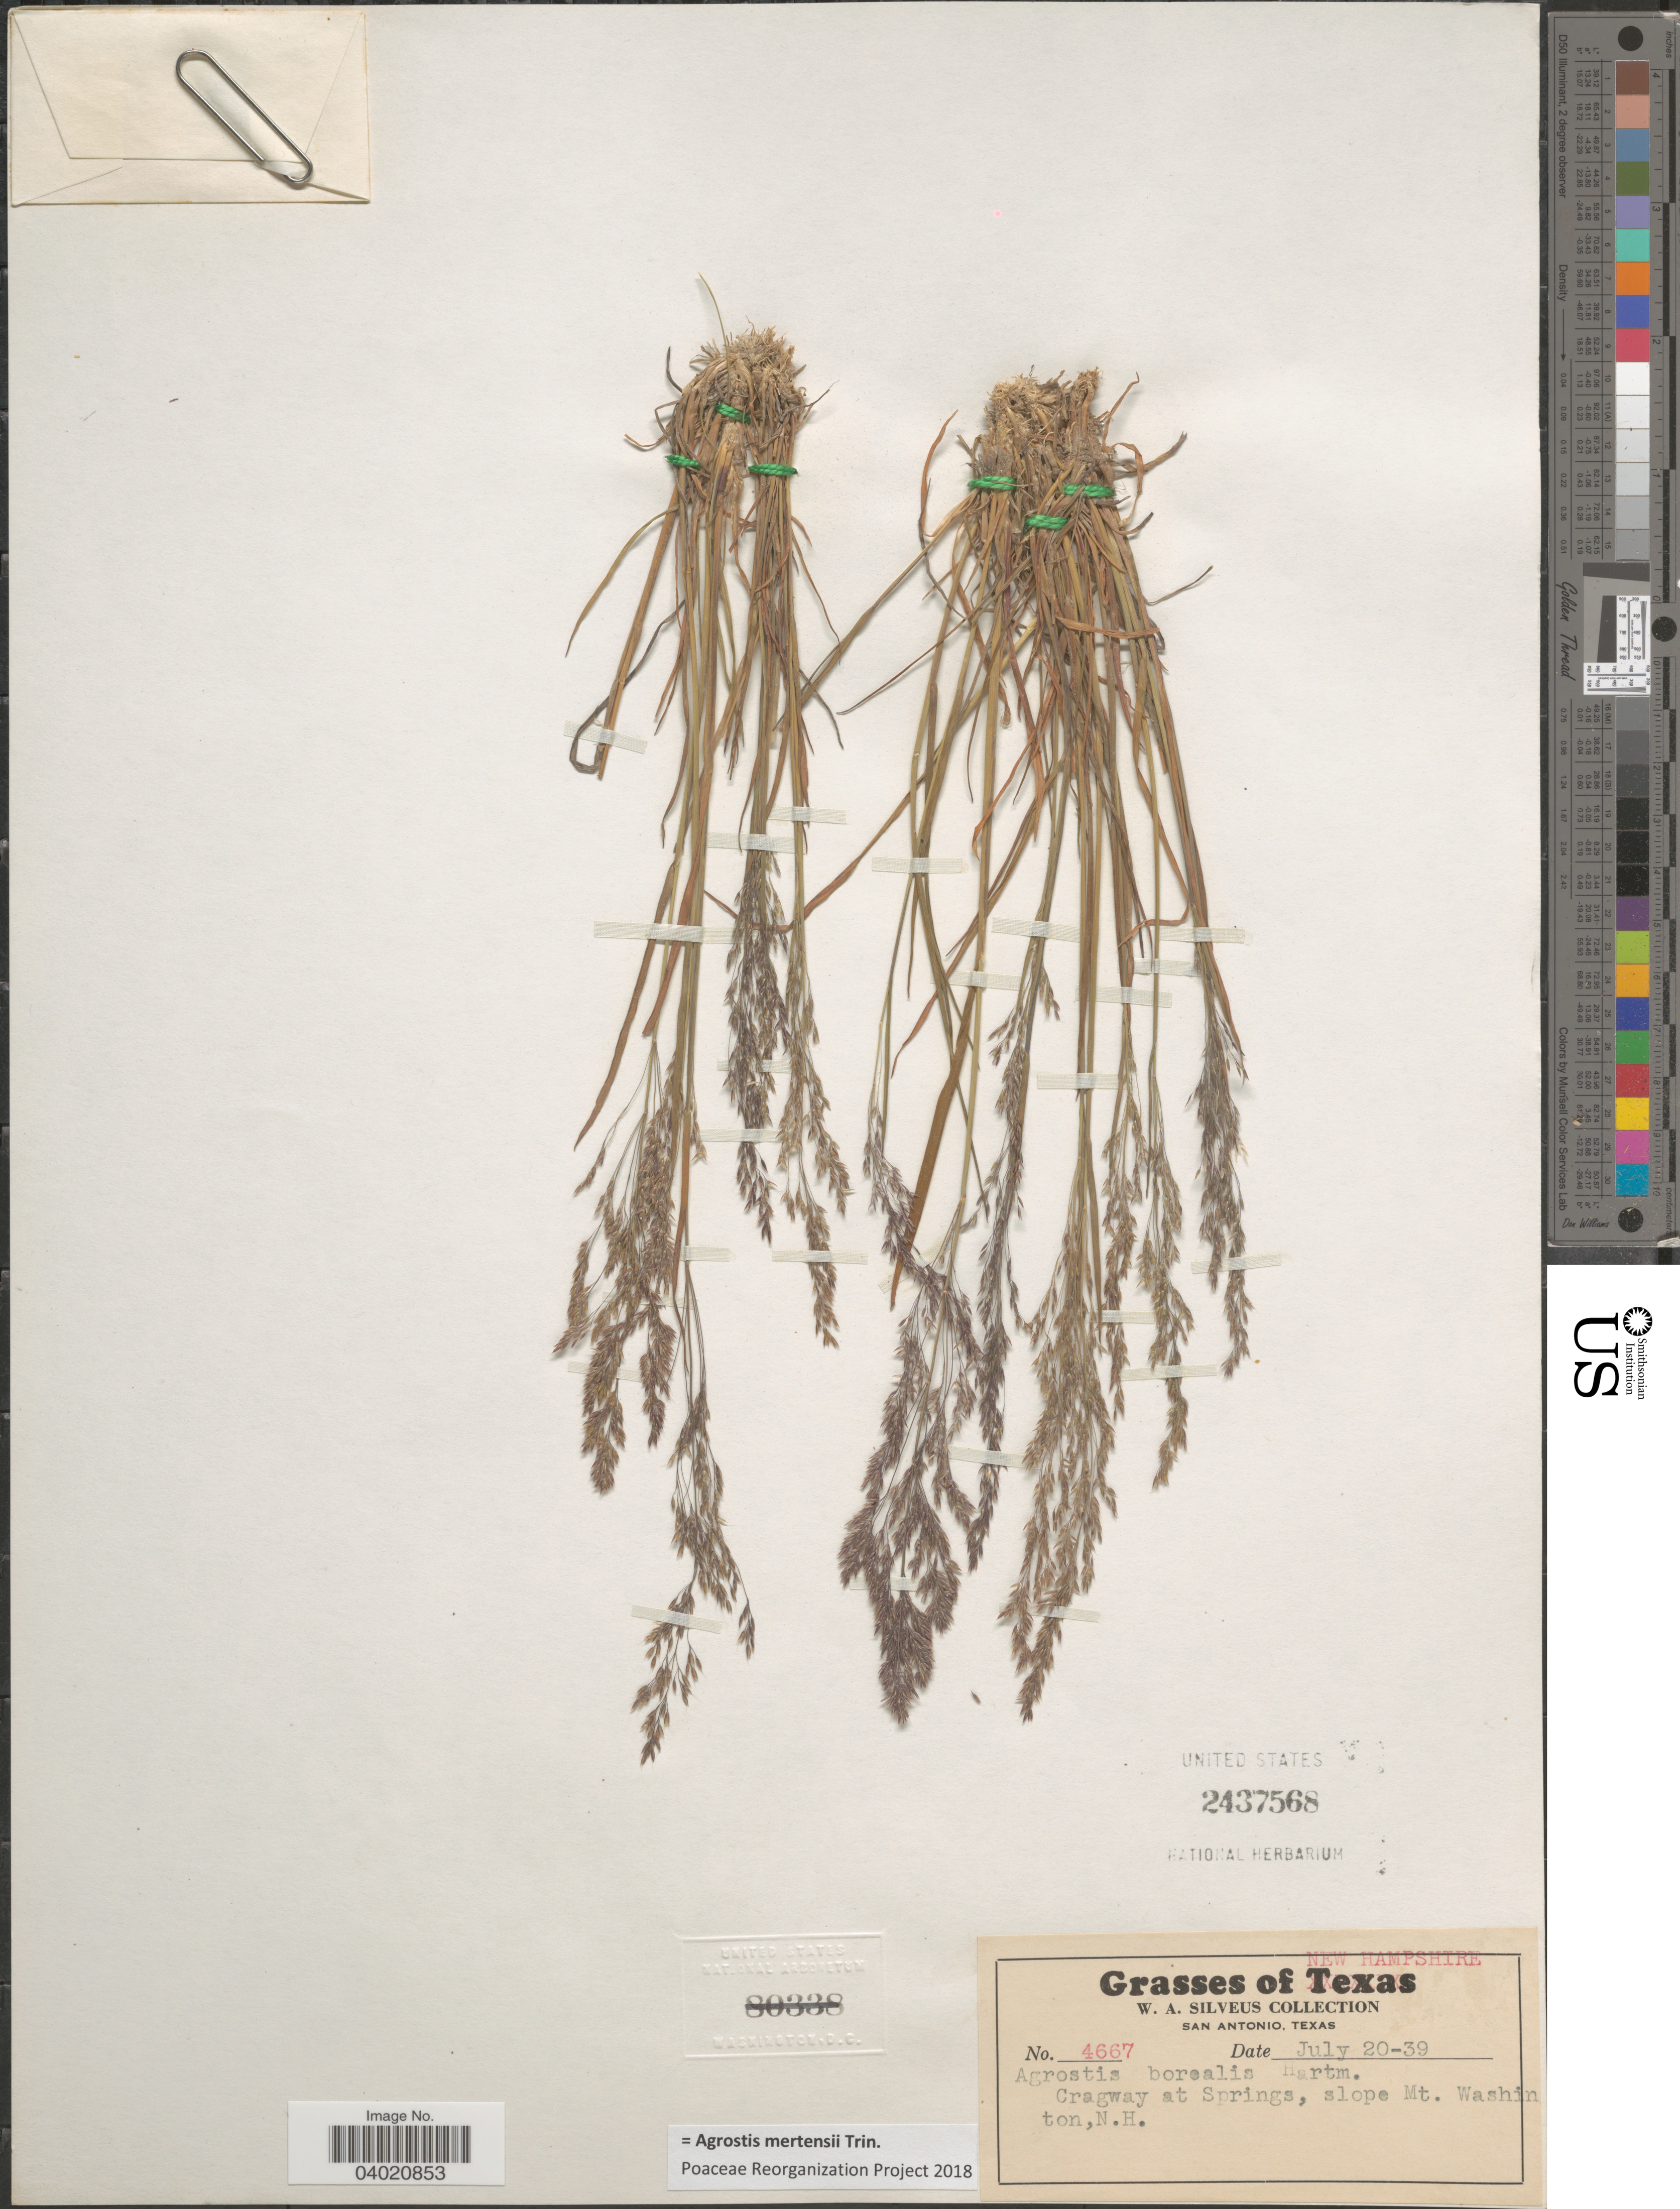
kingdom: Plantae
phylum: Tracheophyta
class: Liliopsida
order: Poales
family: Poaceae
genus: Agrostis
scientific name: Agrostis mertensii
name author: Trin.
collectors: W. Silveus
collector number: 4667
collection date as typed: Transcribed d/m/y: 20/7/39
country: United States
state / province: New Hampshire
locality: Cragway at Springs, slope Mt. Washington.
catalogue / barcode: US 2437568